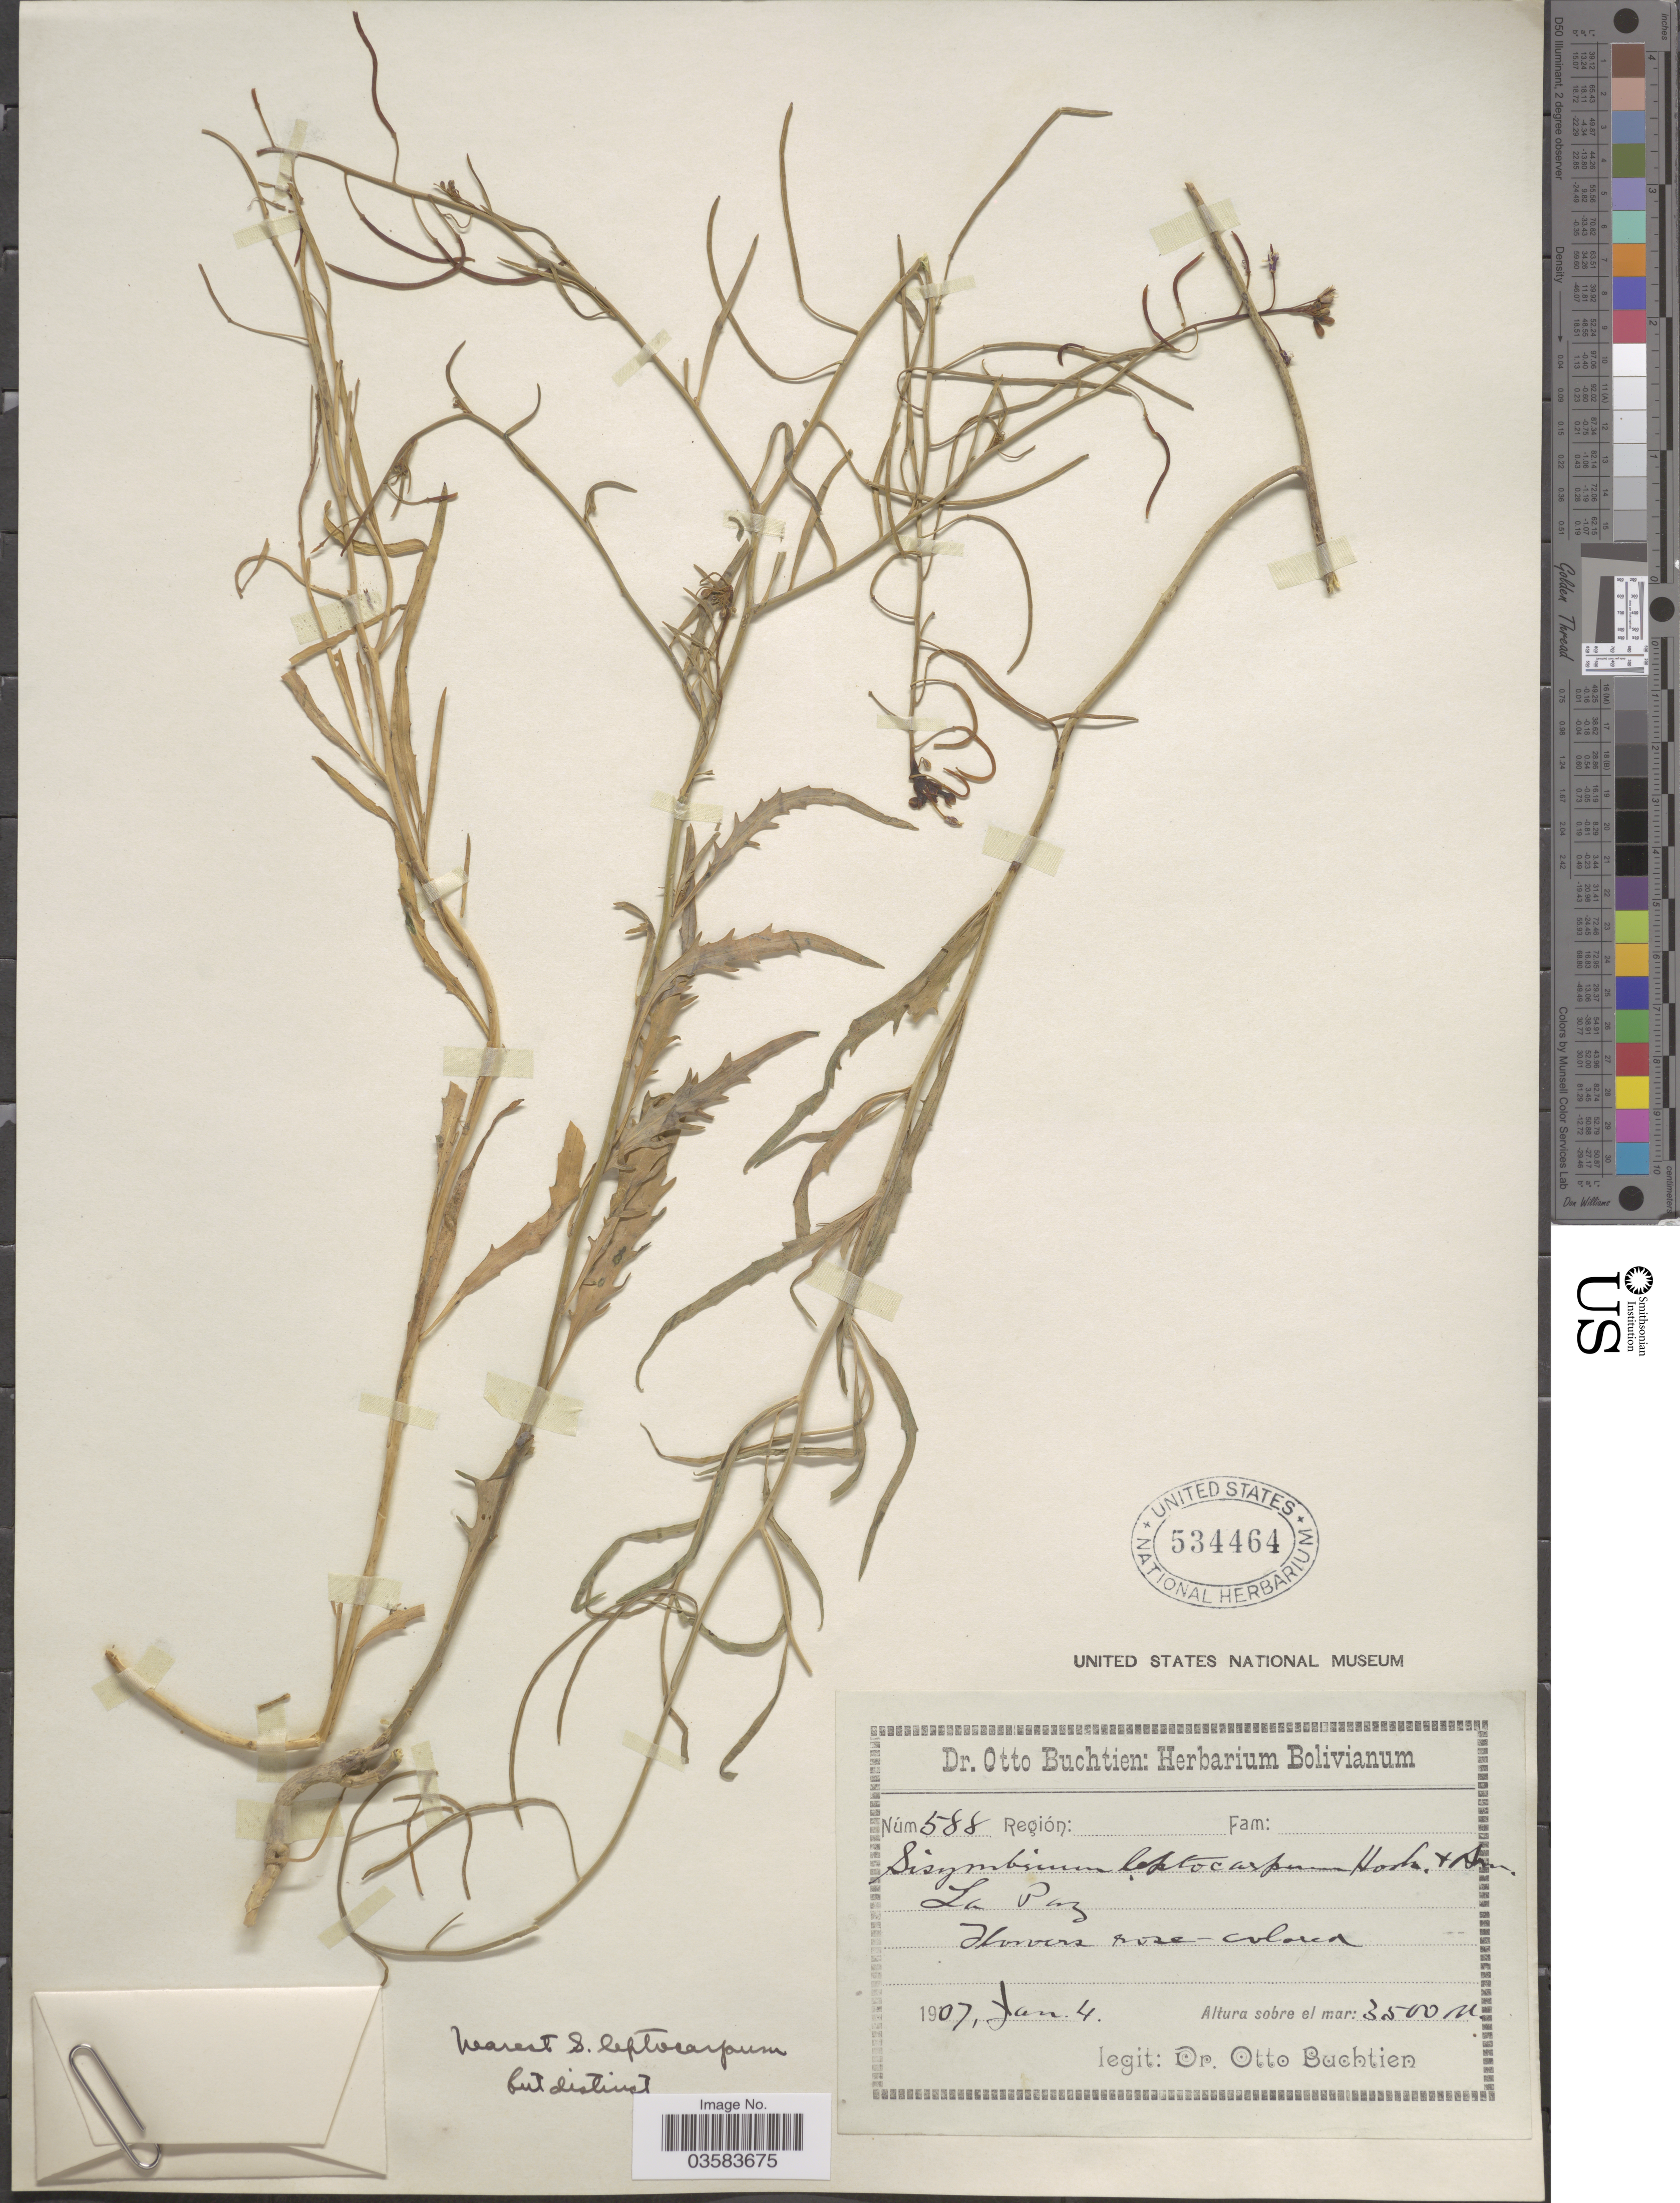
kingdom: Plantae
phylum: Tracheophyta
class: Magnoliopsida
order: Brassicales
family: Brassicaceae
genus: Mostacillastrum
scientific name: Mostacillastrum leptocarpum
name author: (Hook. & Arn.) Al-Shehbaz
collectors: O. Buchtien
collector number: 588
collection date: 1907-01-04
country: Bolivia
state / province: La Paz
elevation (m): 3500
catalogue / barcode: US 534464